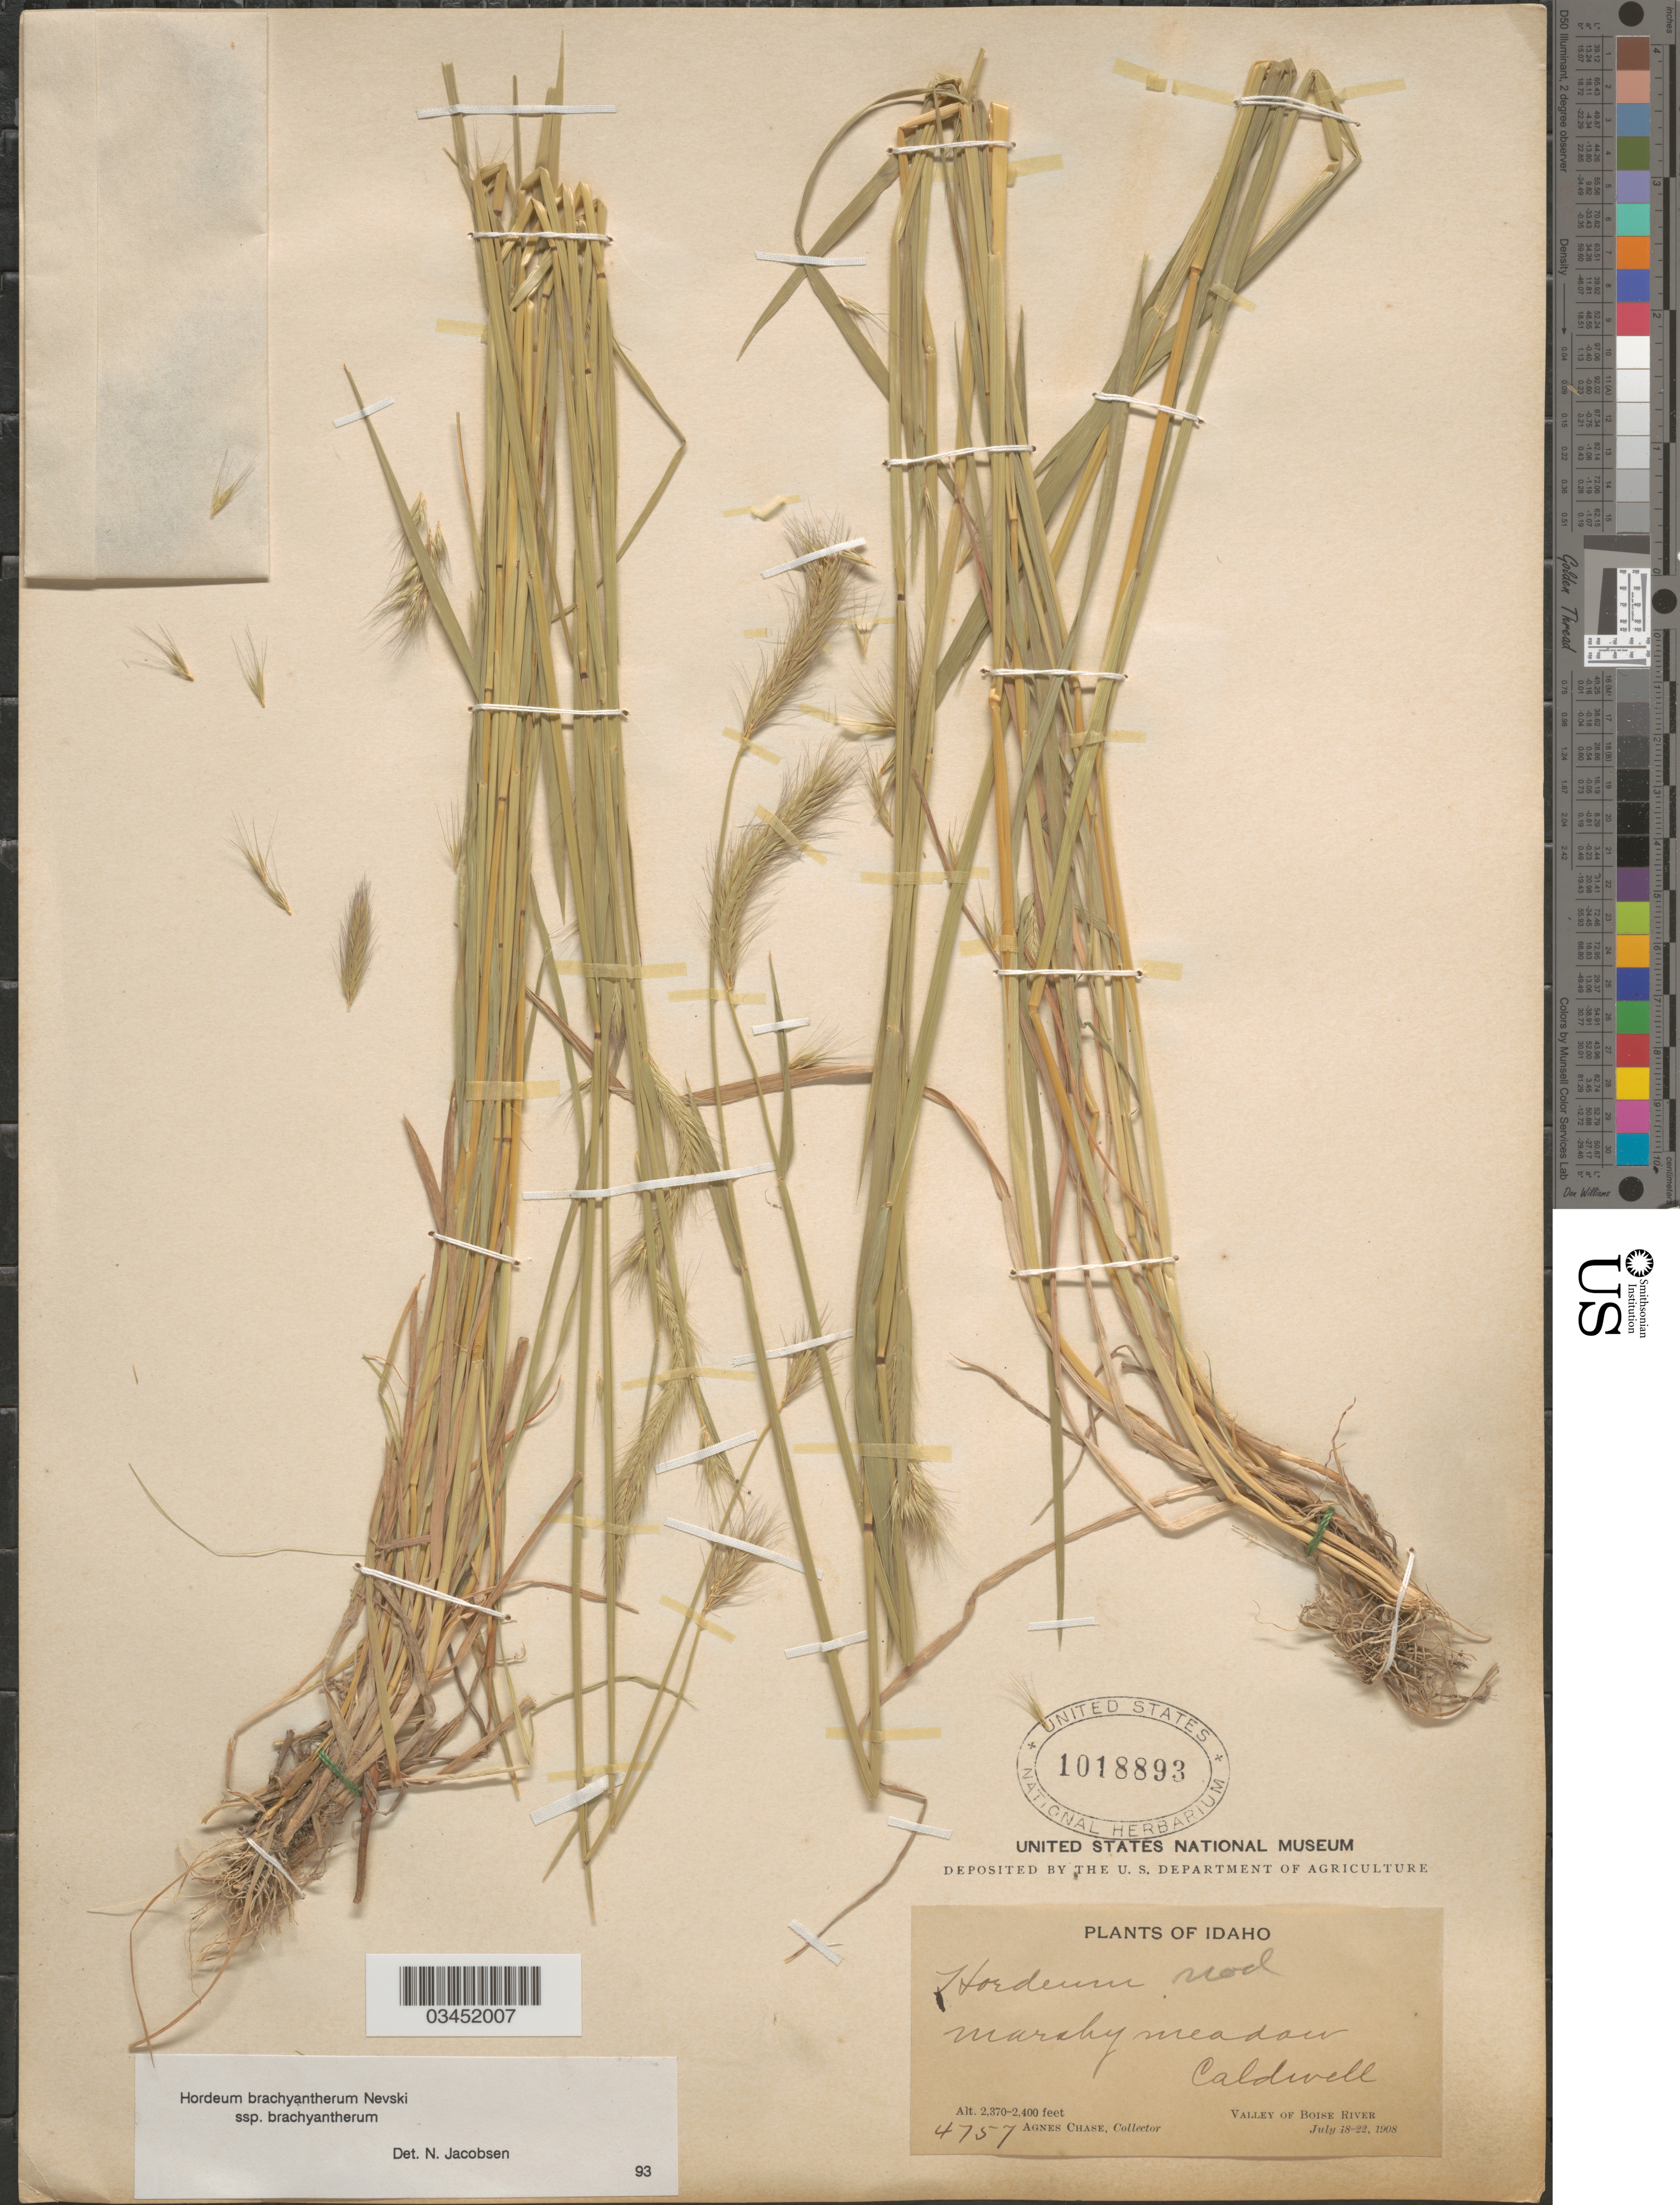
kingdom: Plantae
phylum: Tracheophyta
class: Liliopsida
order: Poales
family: Poaceae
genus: Hordeum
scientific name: Hordeum brachyantherum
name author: Nevski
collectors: A. Chase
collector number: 4757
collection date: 1908-07-18/1908-07-22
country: United States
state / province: Idaho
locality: Marshy meadow Caldwell. Valley of Boise River.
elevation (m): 722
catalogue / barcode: US 1018893